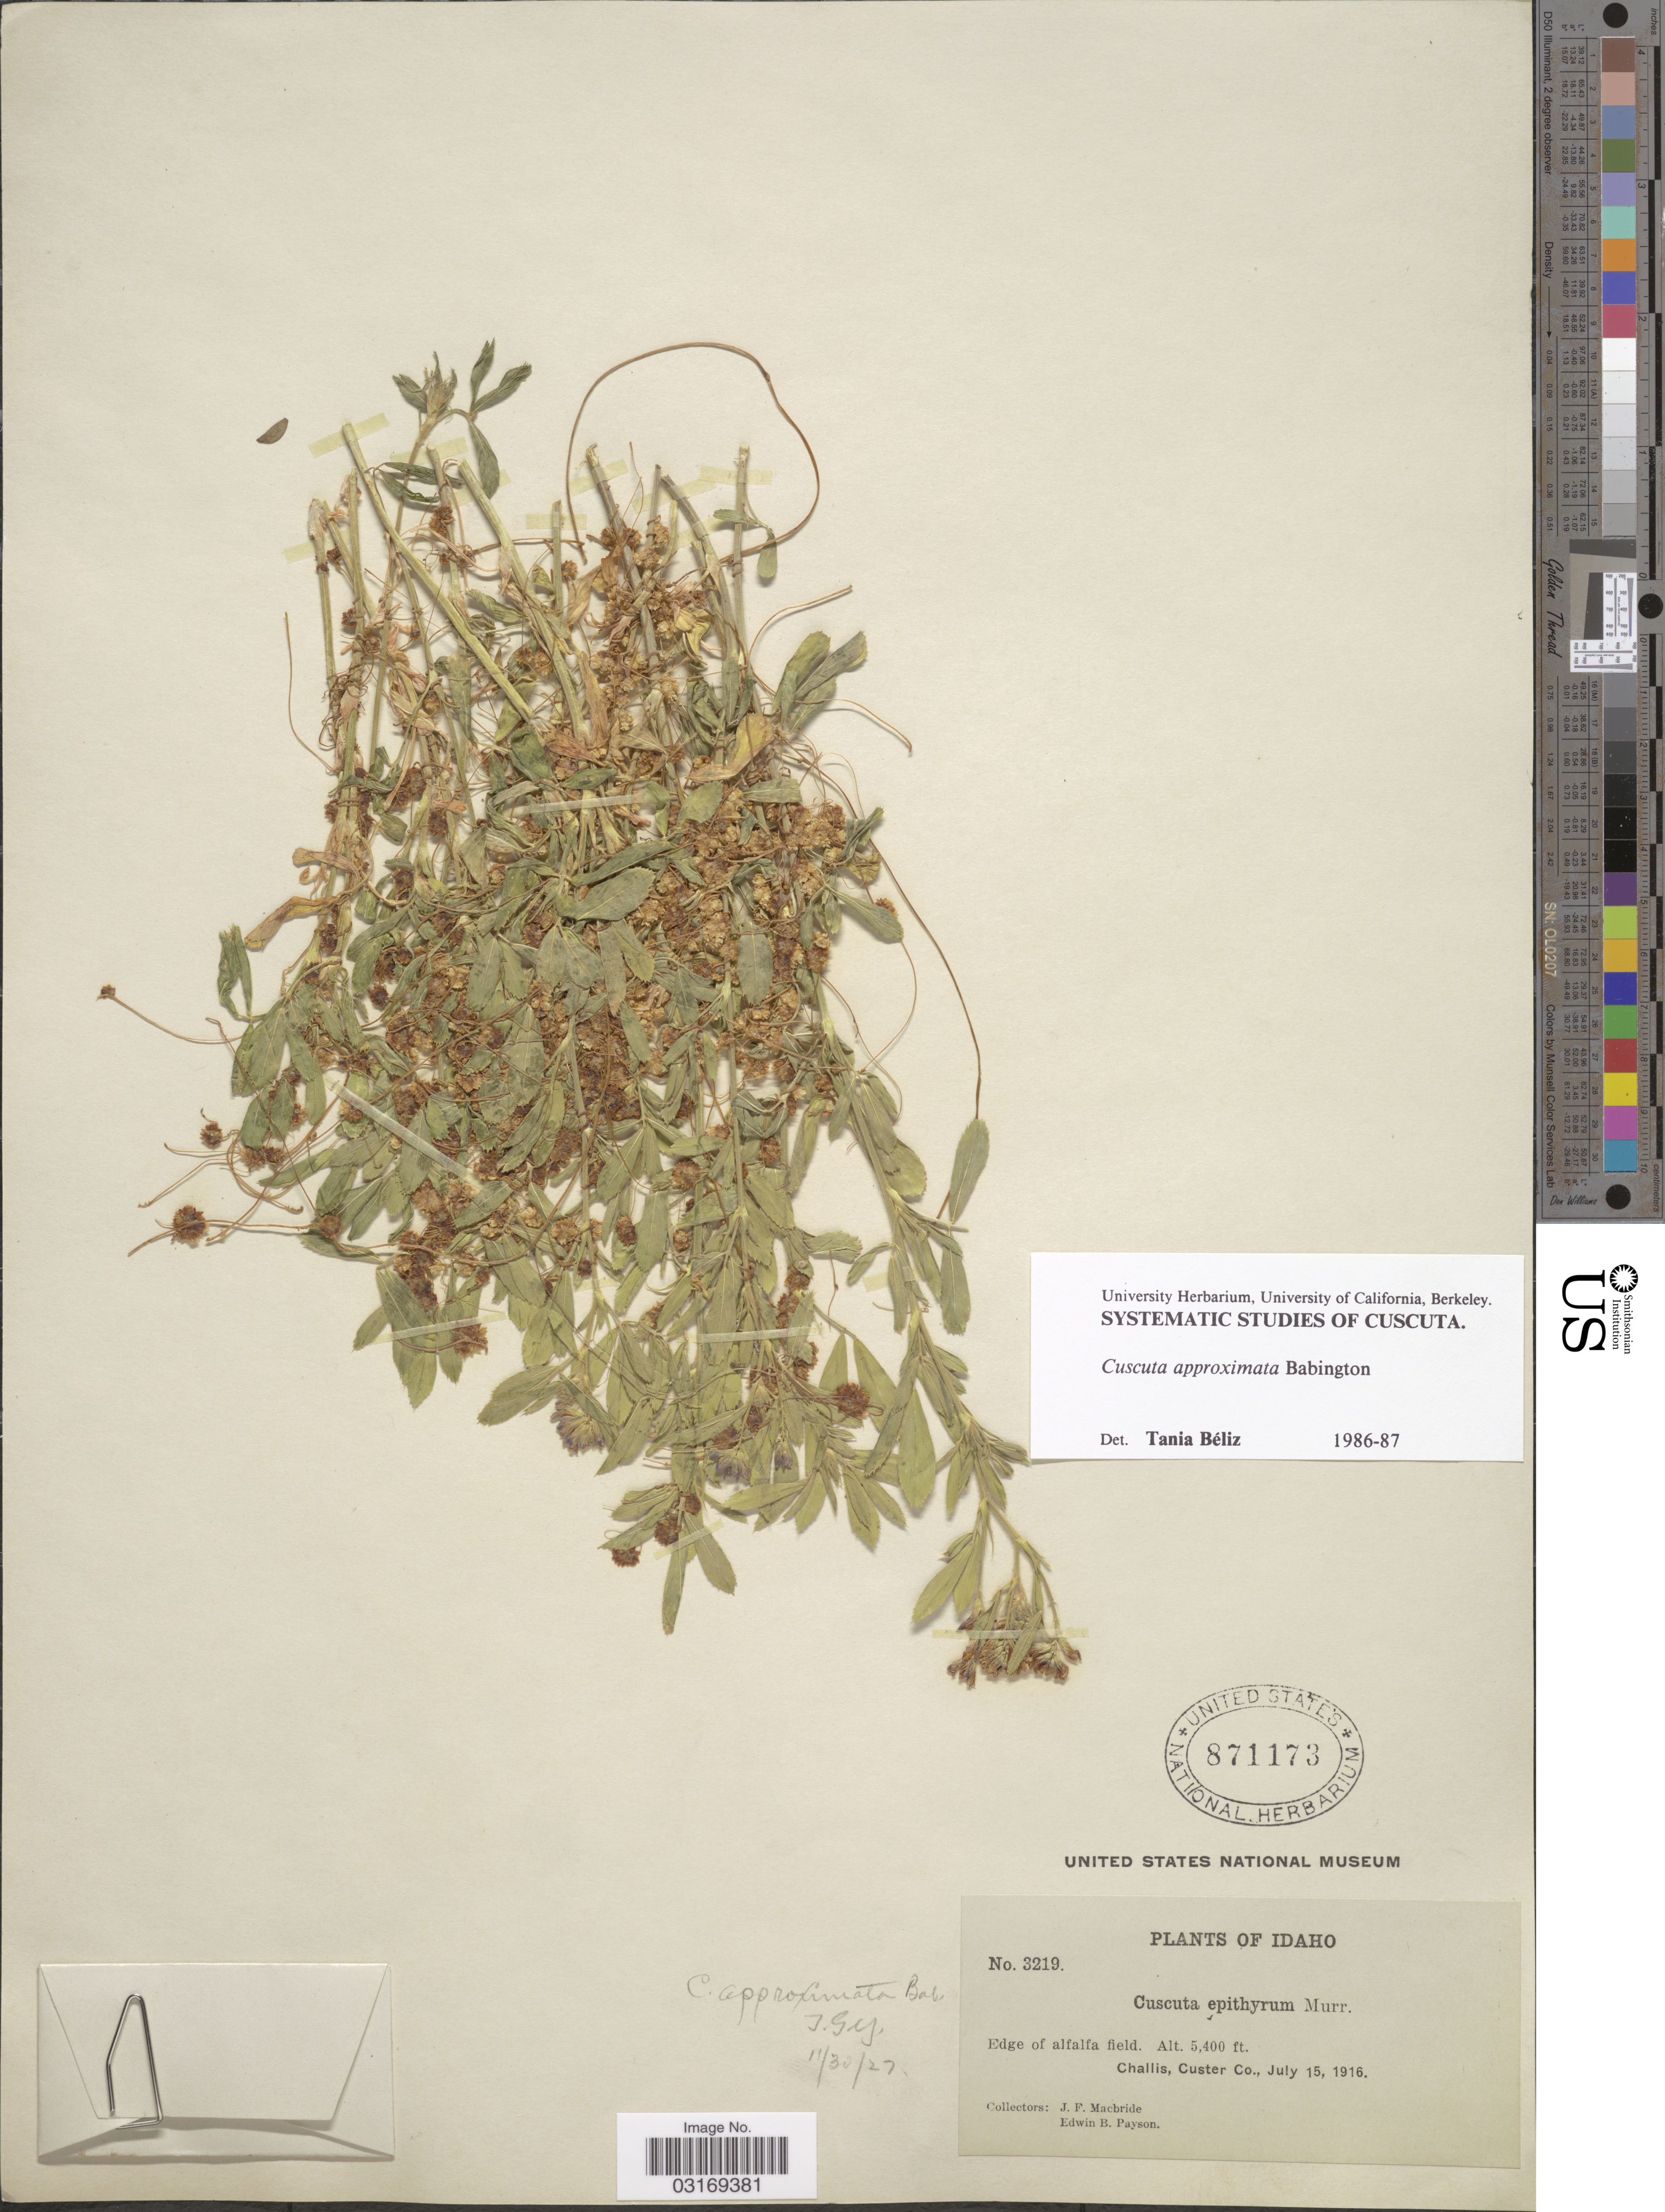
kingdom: Plantae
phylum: Tracheophyta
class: Magnoliopsida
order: Solanales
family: Convolvulaceae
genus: Cuscuta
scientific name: Cuscuta approximata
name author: Bab.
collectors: J. F. Macbride & E. B. Payson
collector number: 3219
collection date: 1916-07-15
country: United States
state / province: Idaho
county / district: Custer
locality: Challis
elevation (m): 1646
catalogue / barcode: US 871173